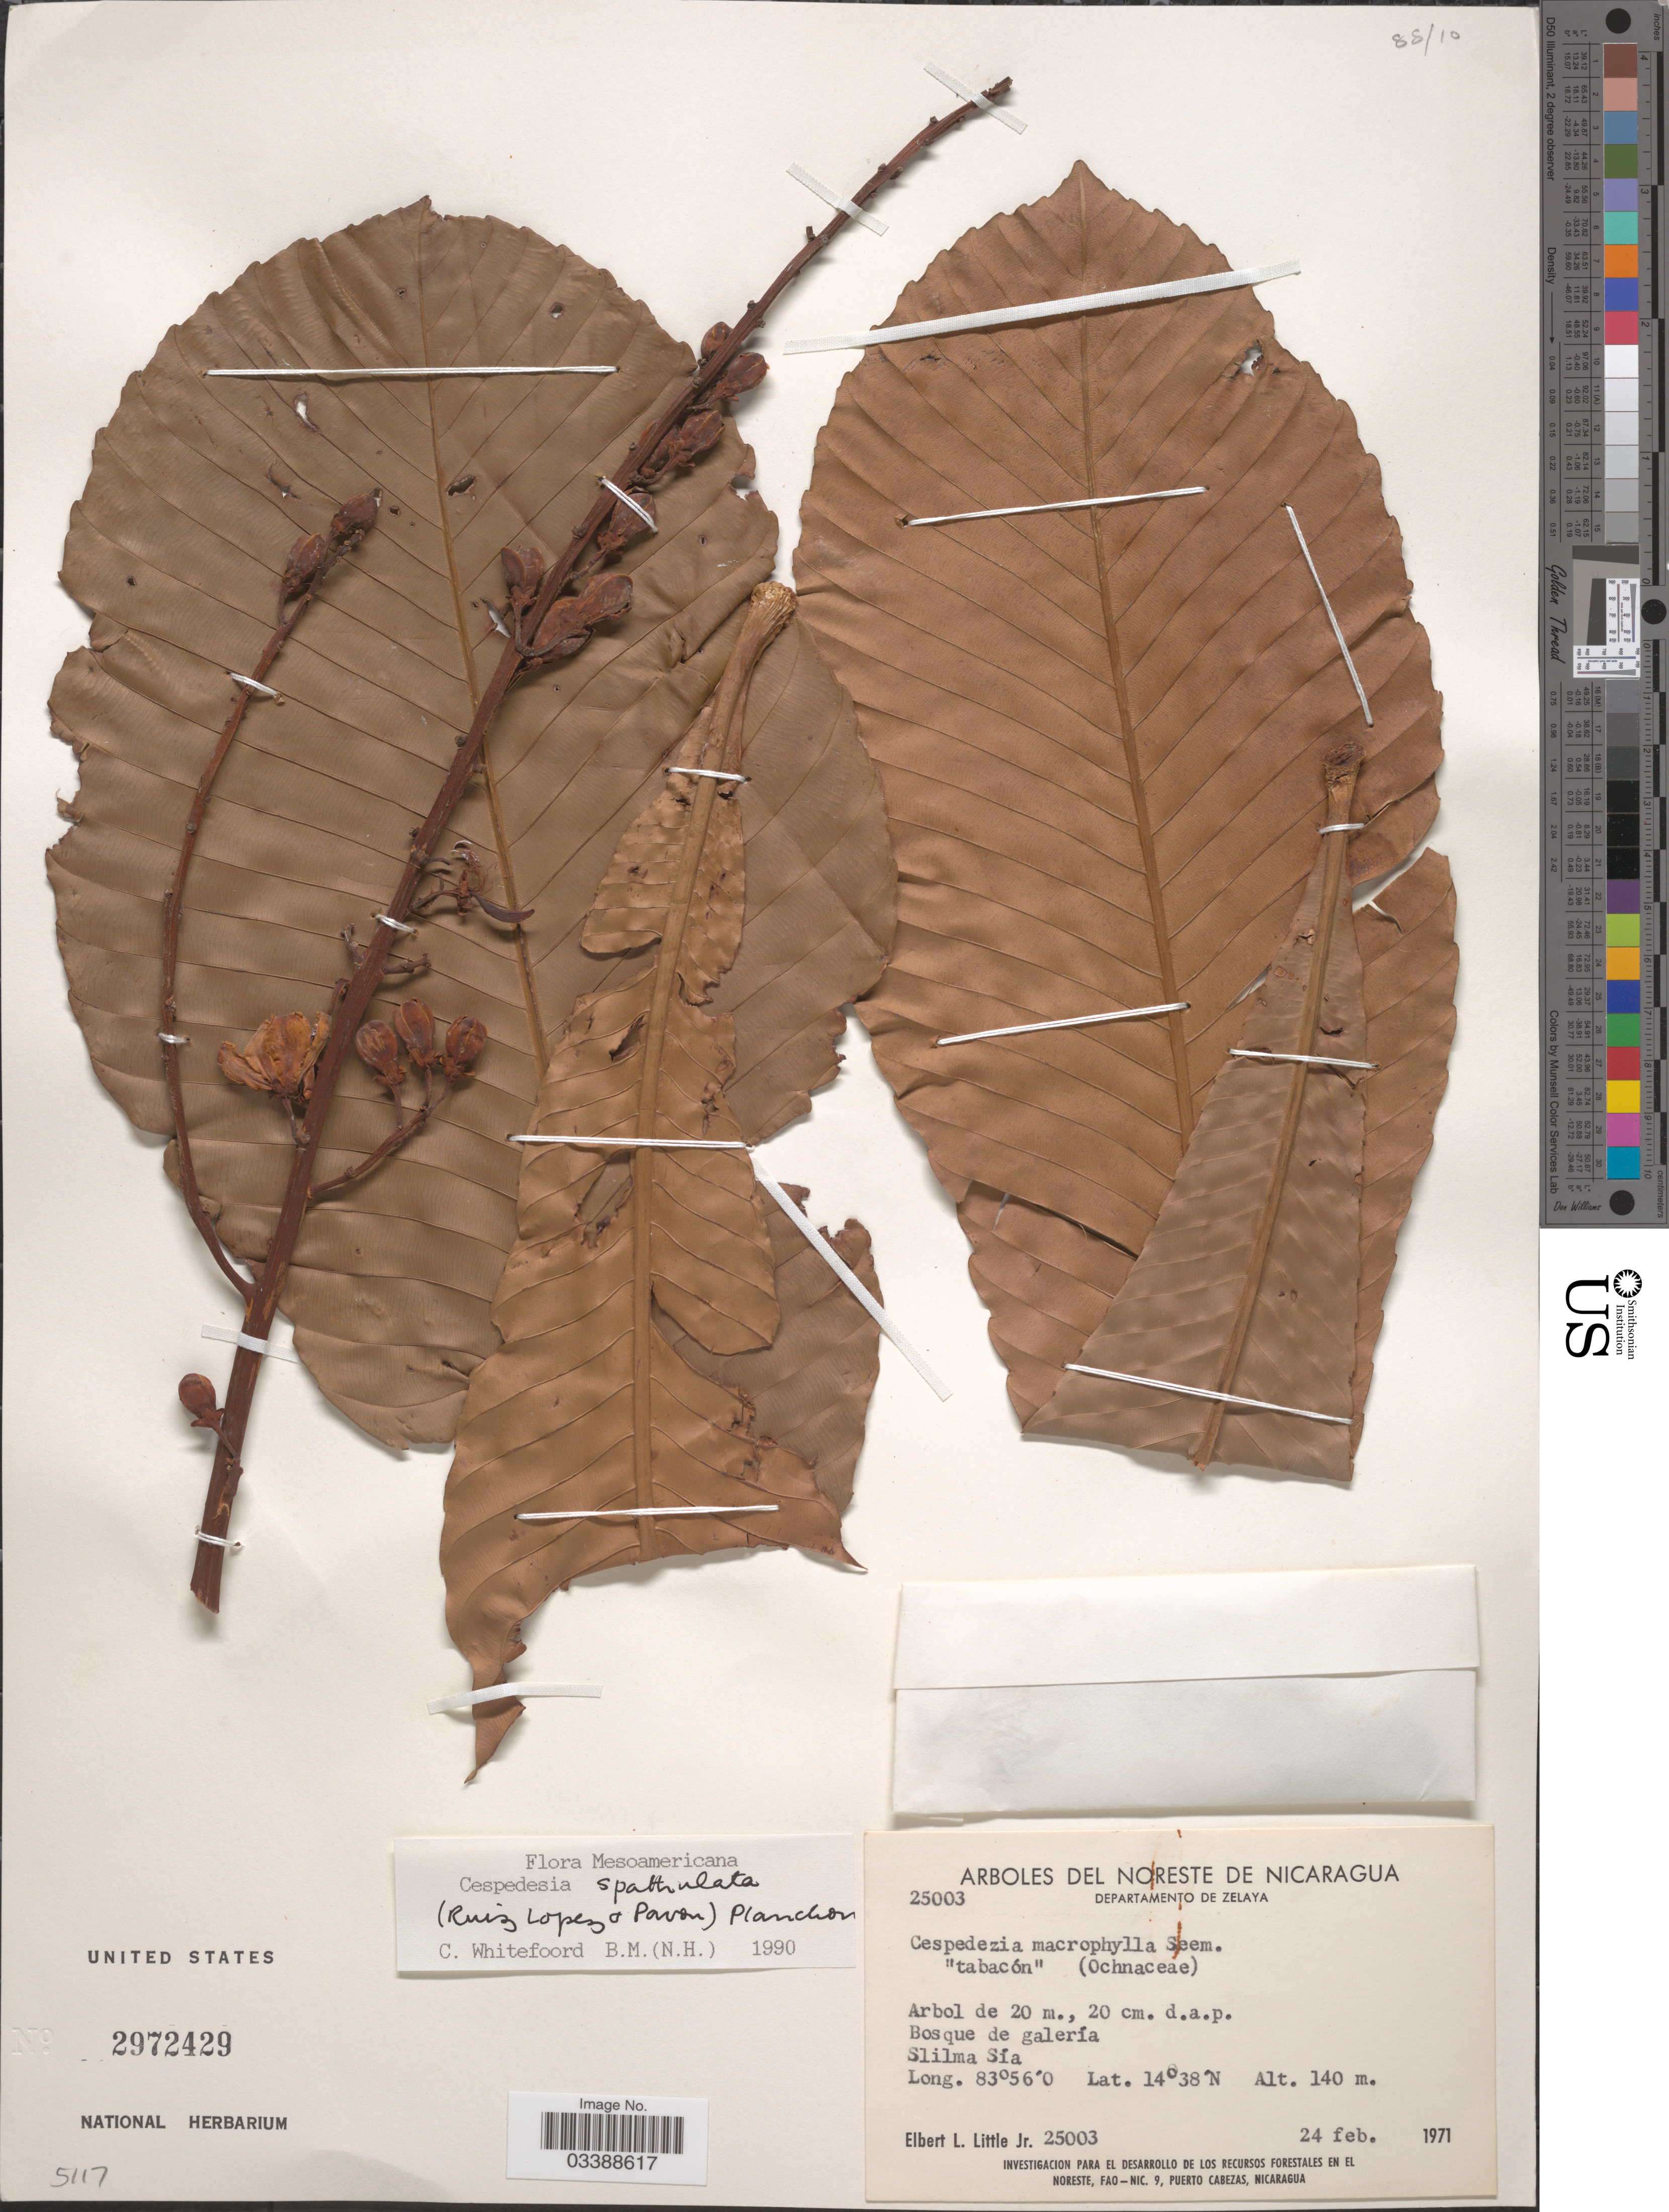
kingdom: Plantae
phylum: Tracheophyta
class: Magnoliopsida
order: Malpighiales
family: Ochnaceae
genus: Cespedesia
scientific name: Cespedesia spathulata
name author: (Ruiz & Pav.) Planch.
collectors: E. L. Little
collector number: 25003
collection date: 1971-02-24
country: Nicaragua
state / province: Atlántico Norte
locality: Noreste de Nicaragua, Departamento de Zelaya. Slilma Sía.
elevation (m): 140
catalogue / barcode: US 2972429